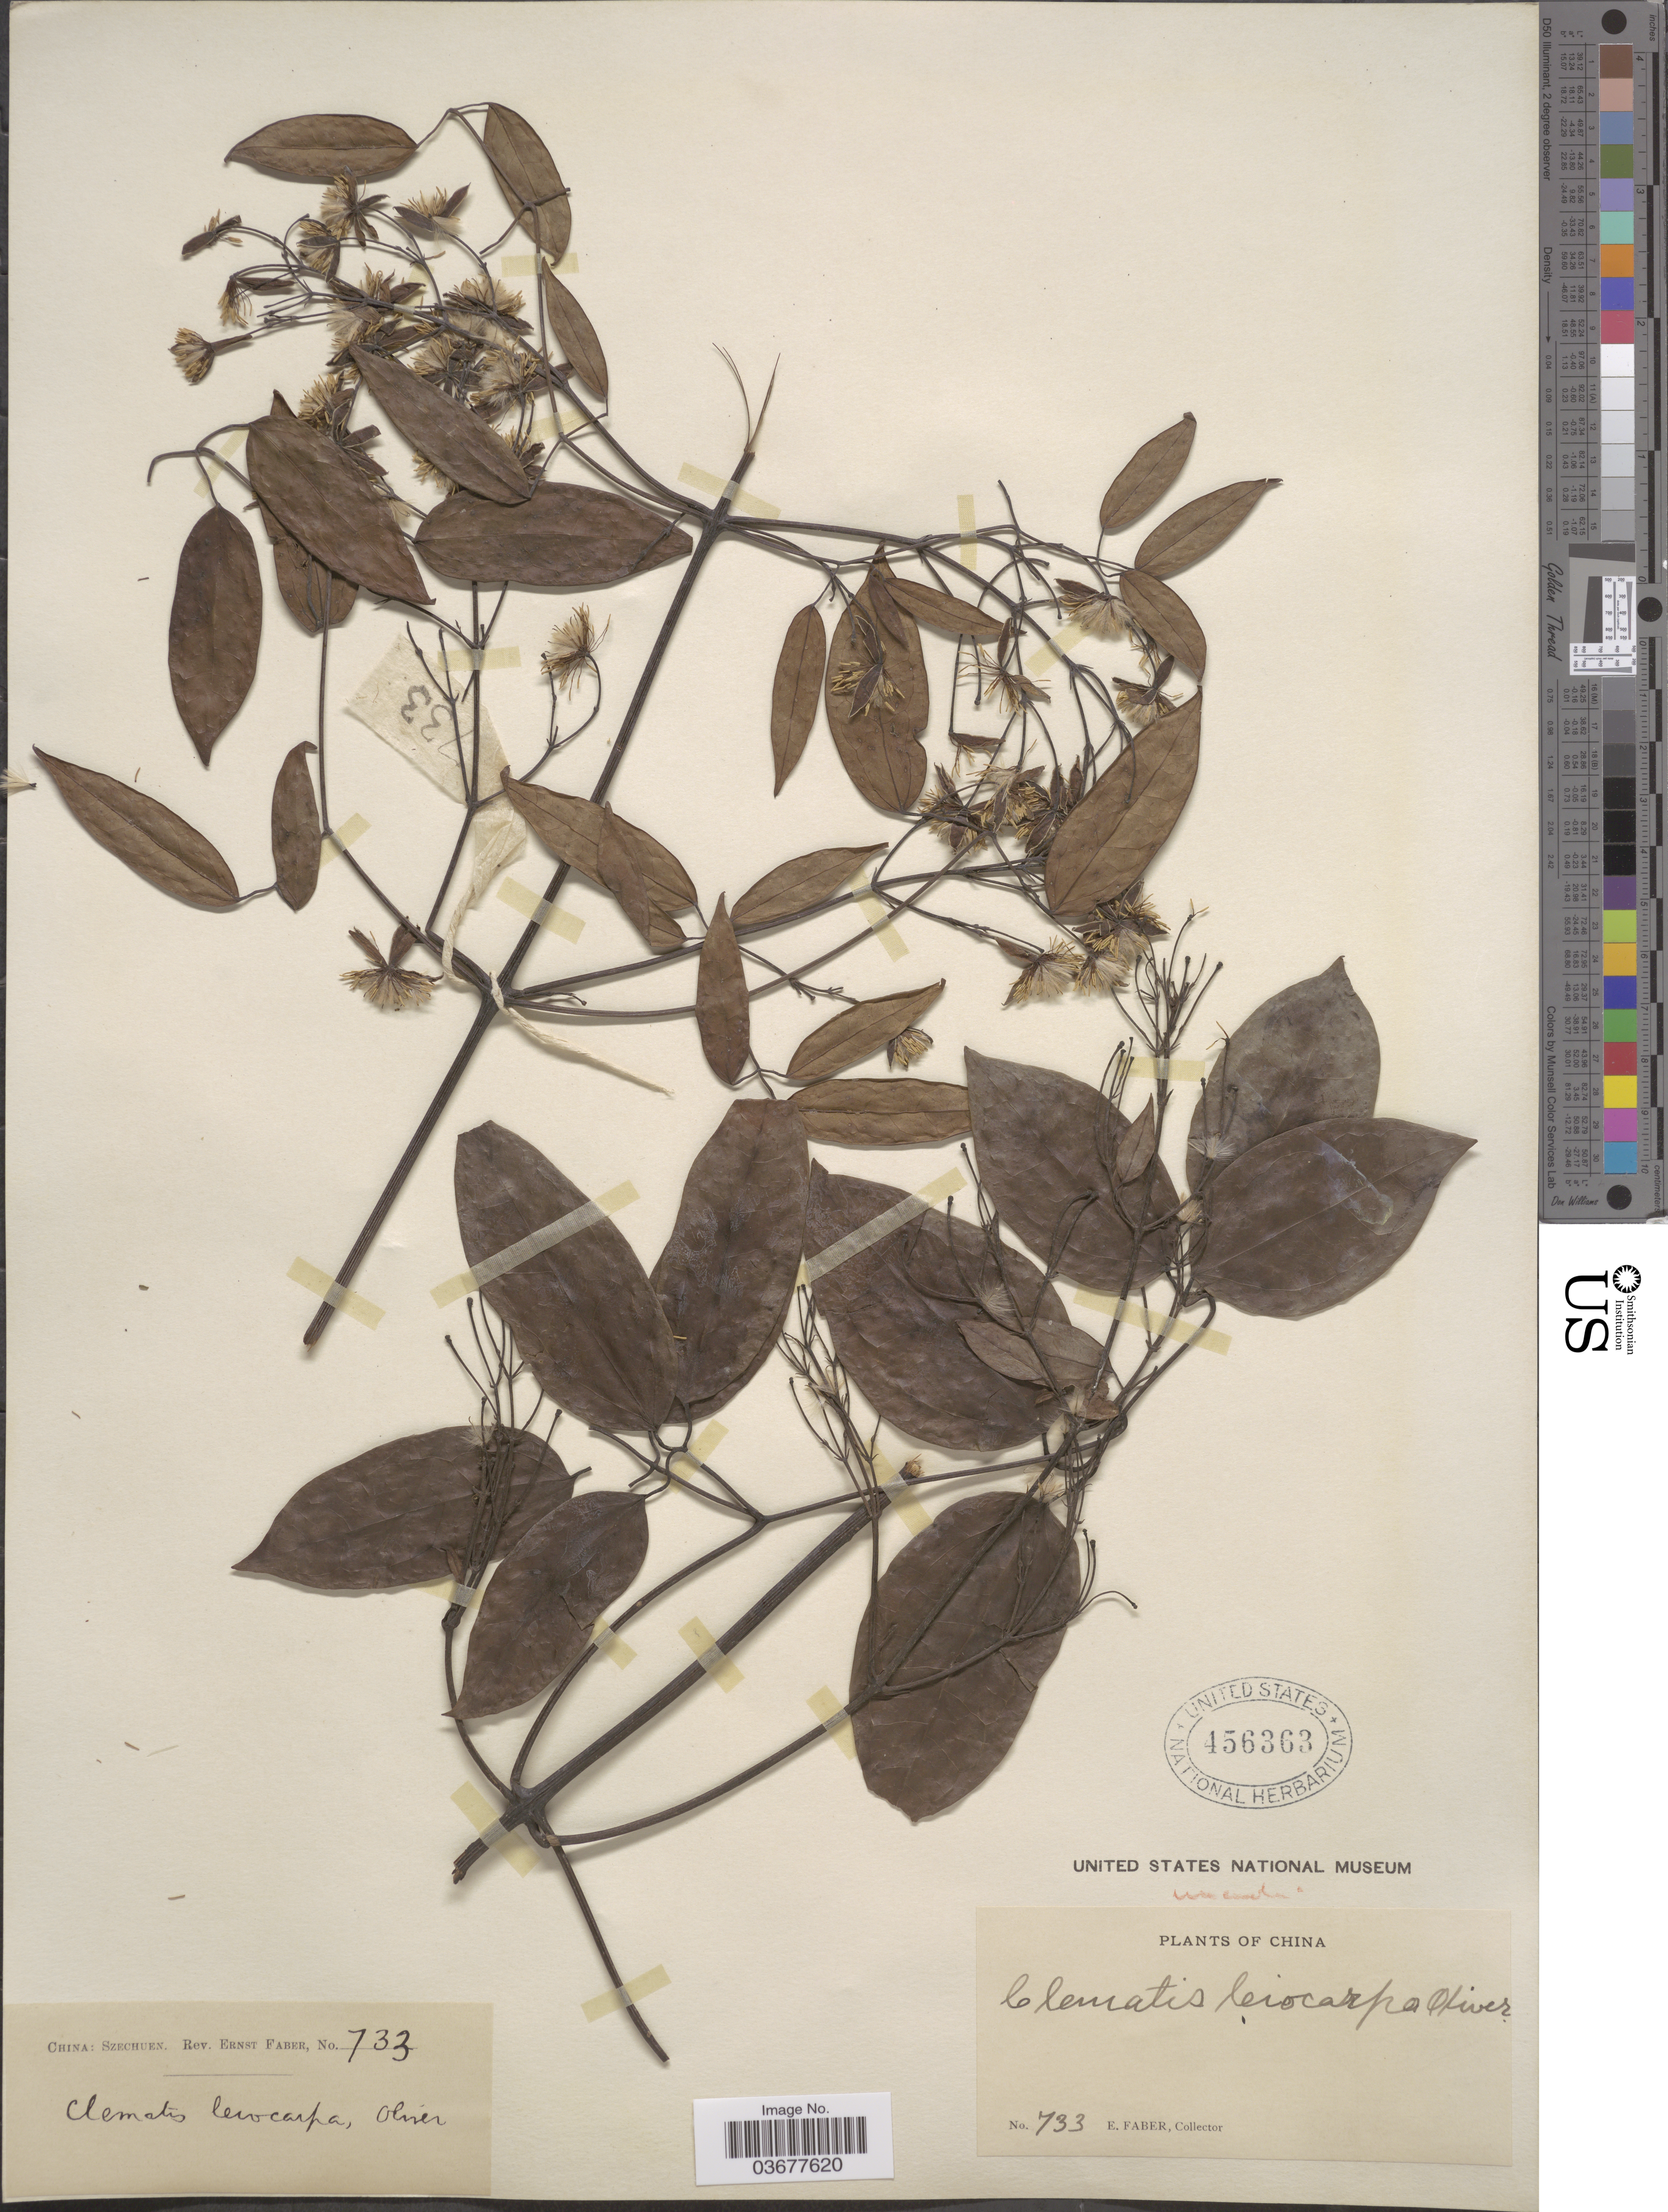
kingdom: Plantae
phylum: Tracheophyta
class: Magnoliopsida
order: Ranunculales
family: Ranunculaceae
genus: Clematis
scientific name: Clematis uncinata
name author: Champ. ex Benth.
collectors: E. Faber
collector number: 733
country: China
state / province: Sichuan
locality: Szechuen.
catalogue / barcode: US 456363